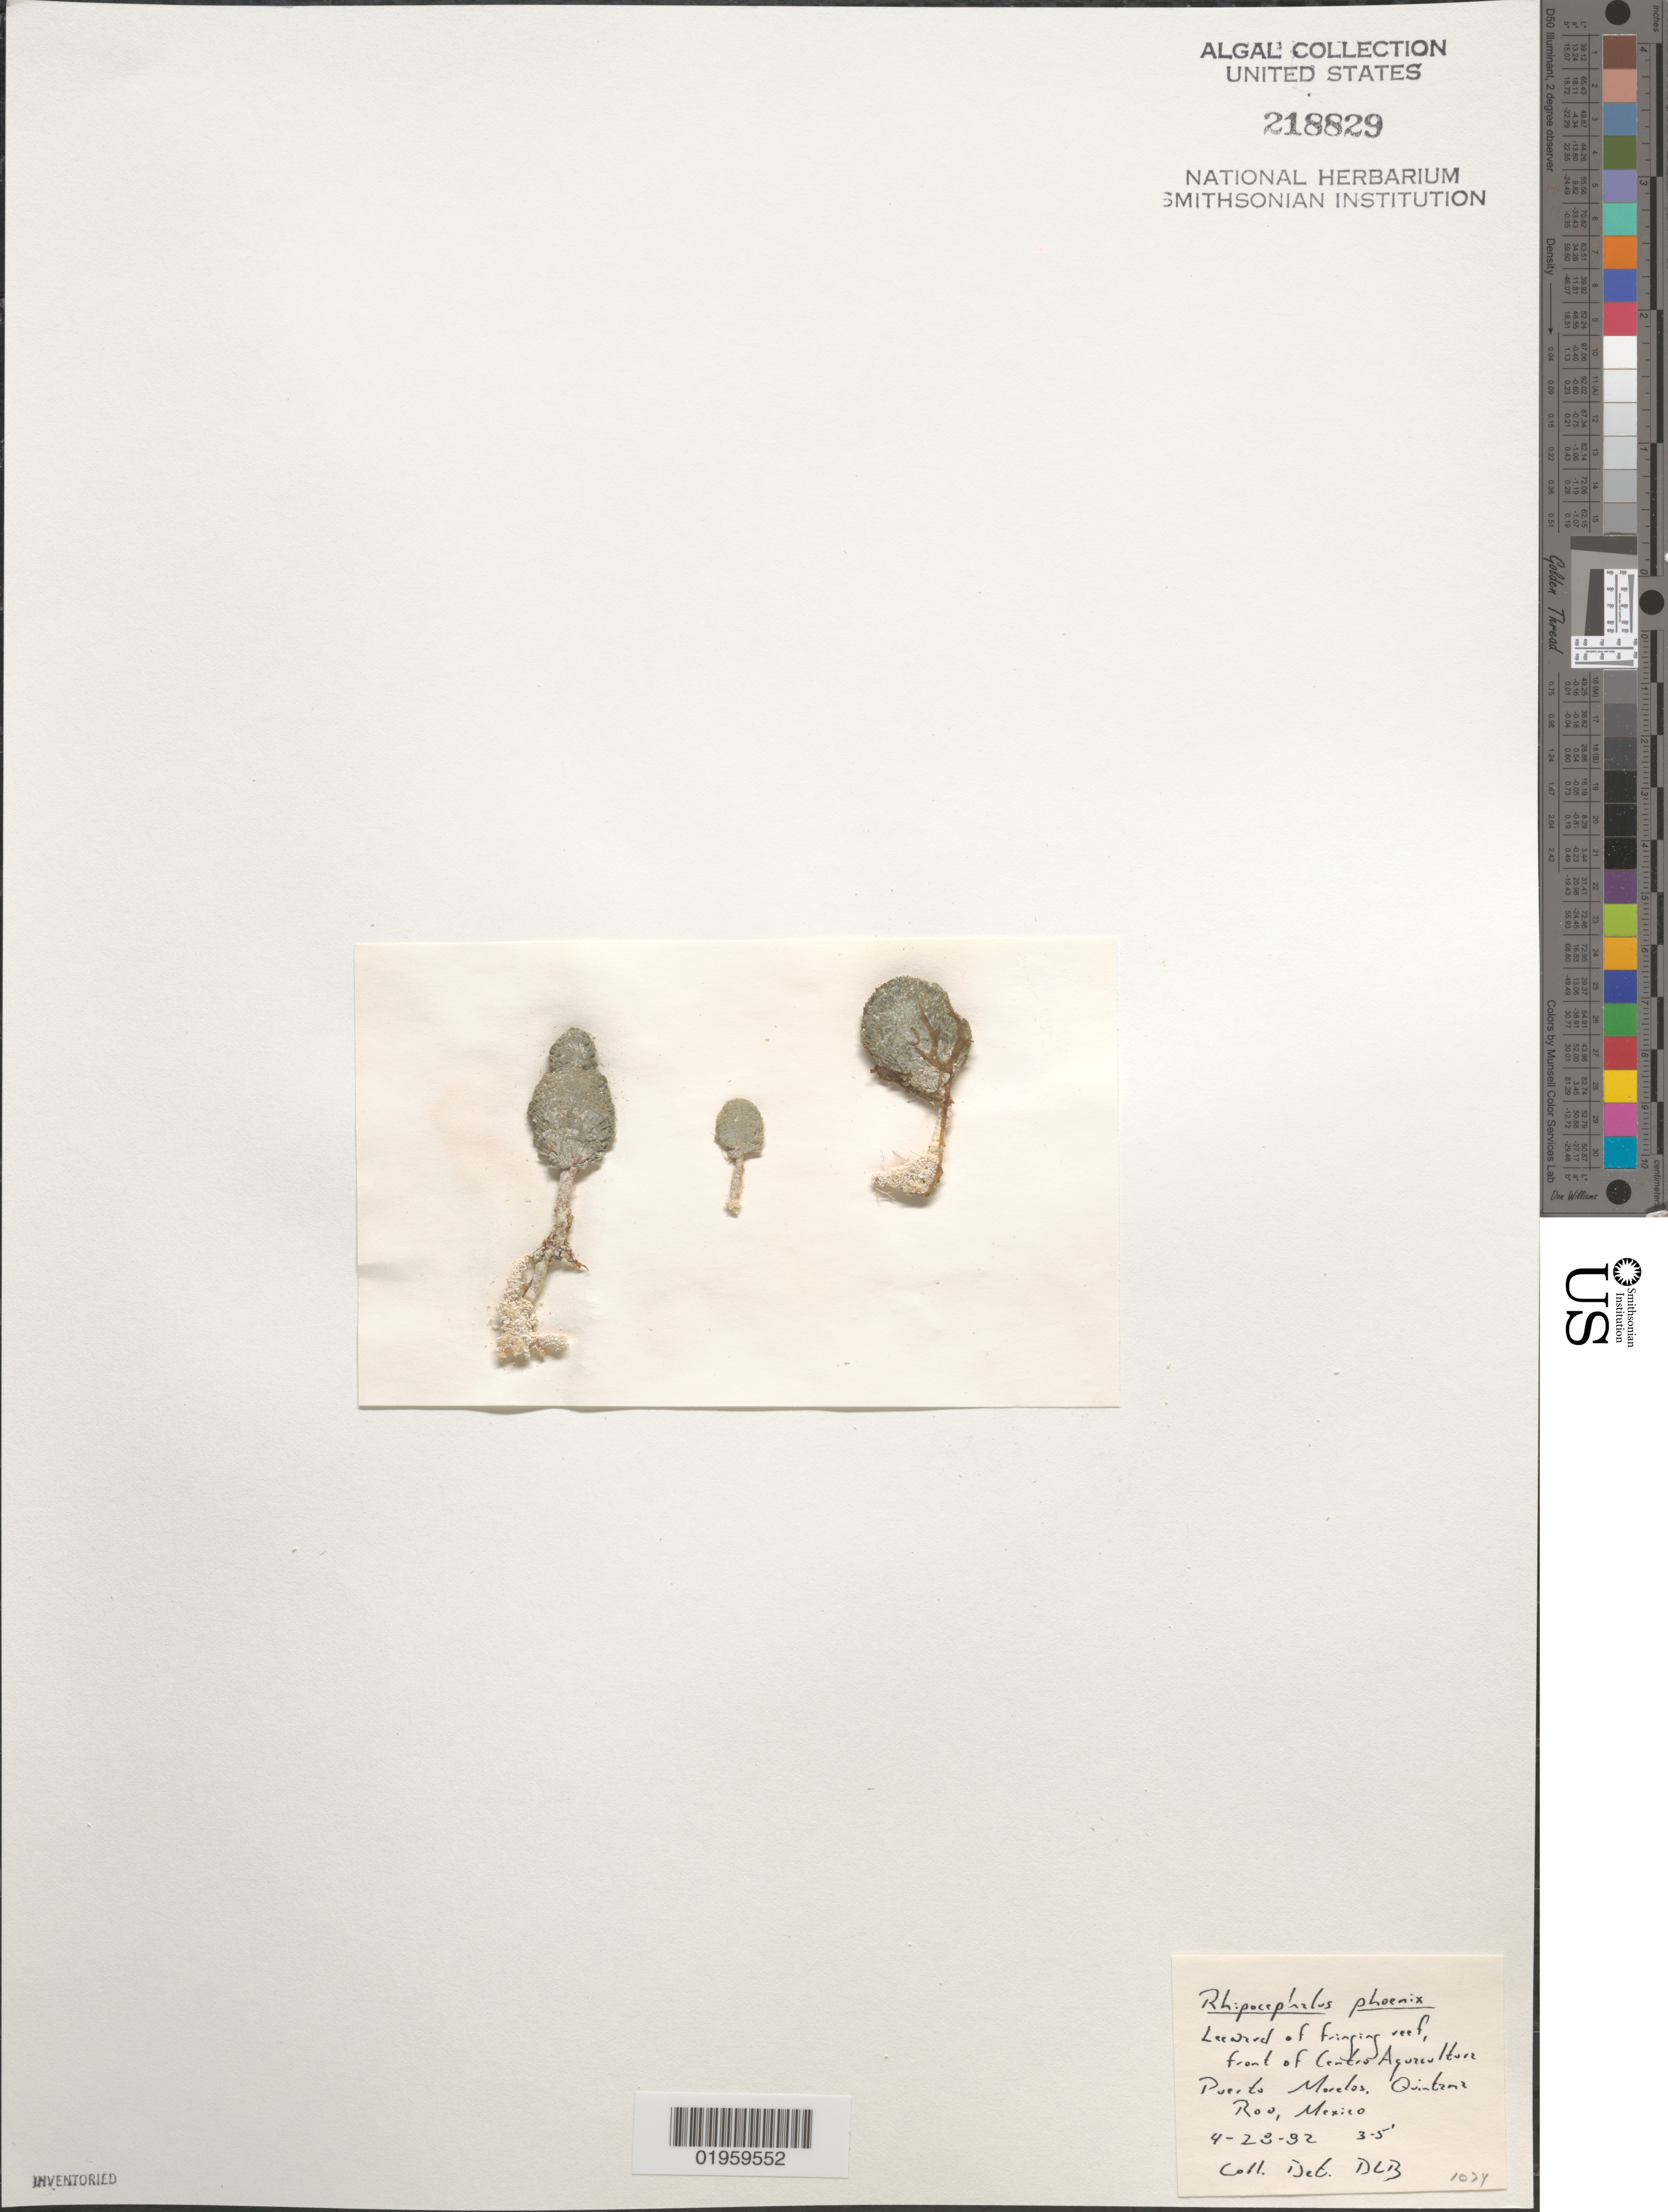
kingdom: Plantae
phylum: Chlorophyta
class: Ulvophyceae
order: Bryopsidales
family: Udoteaceae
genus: Rhipocephalus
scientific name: Rhipocephalus phoenix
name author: (J. Ellis & Sol.) Kütz.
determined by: Ballantine, D. L.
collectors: D.L. Ballantine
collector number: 1074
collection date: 1982-04-28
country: Mexico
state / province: Quintana Roo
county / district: Puerto Morelos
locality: Leeward of fringing reef, front of Centro Aquacultura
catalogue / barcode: US 218829